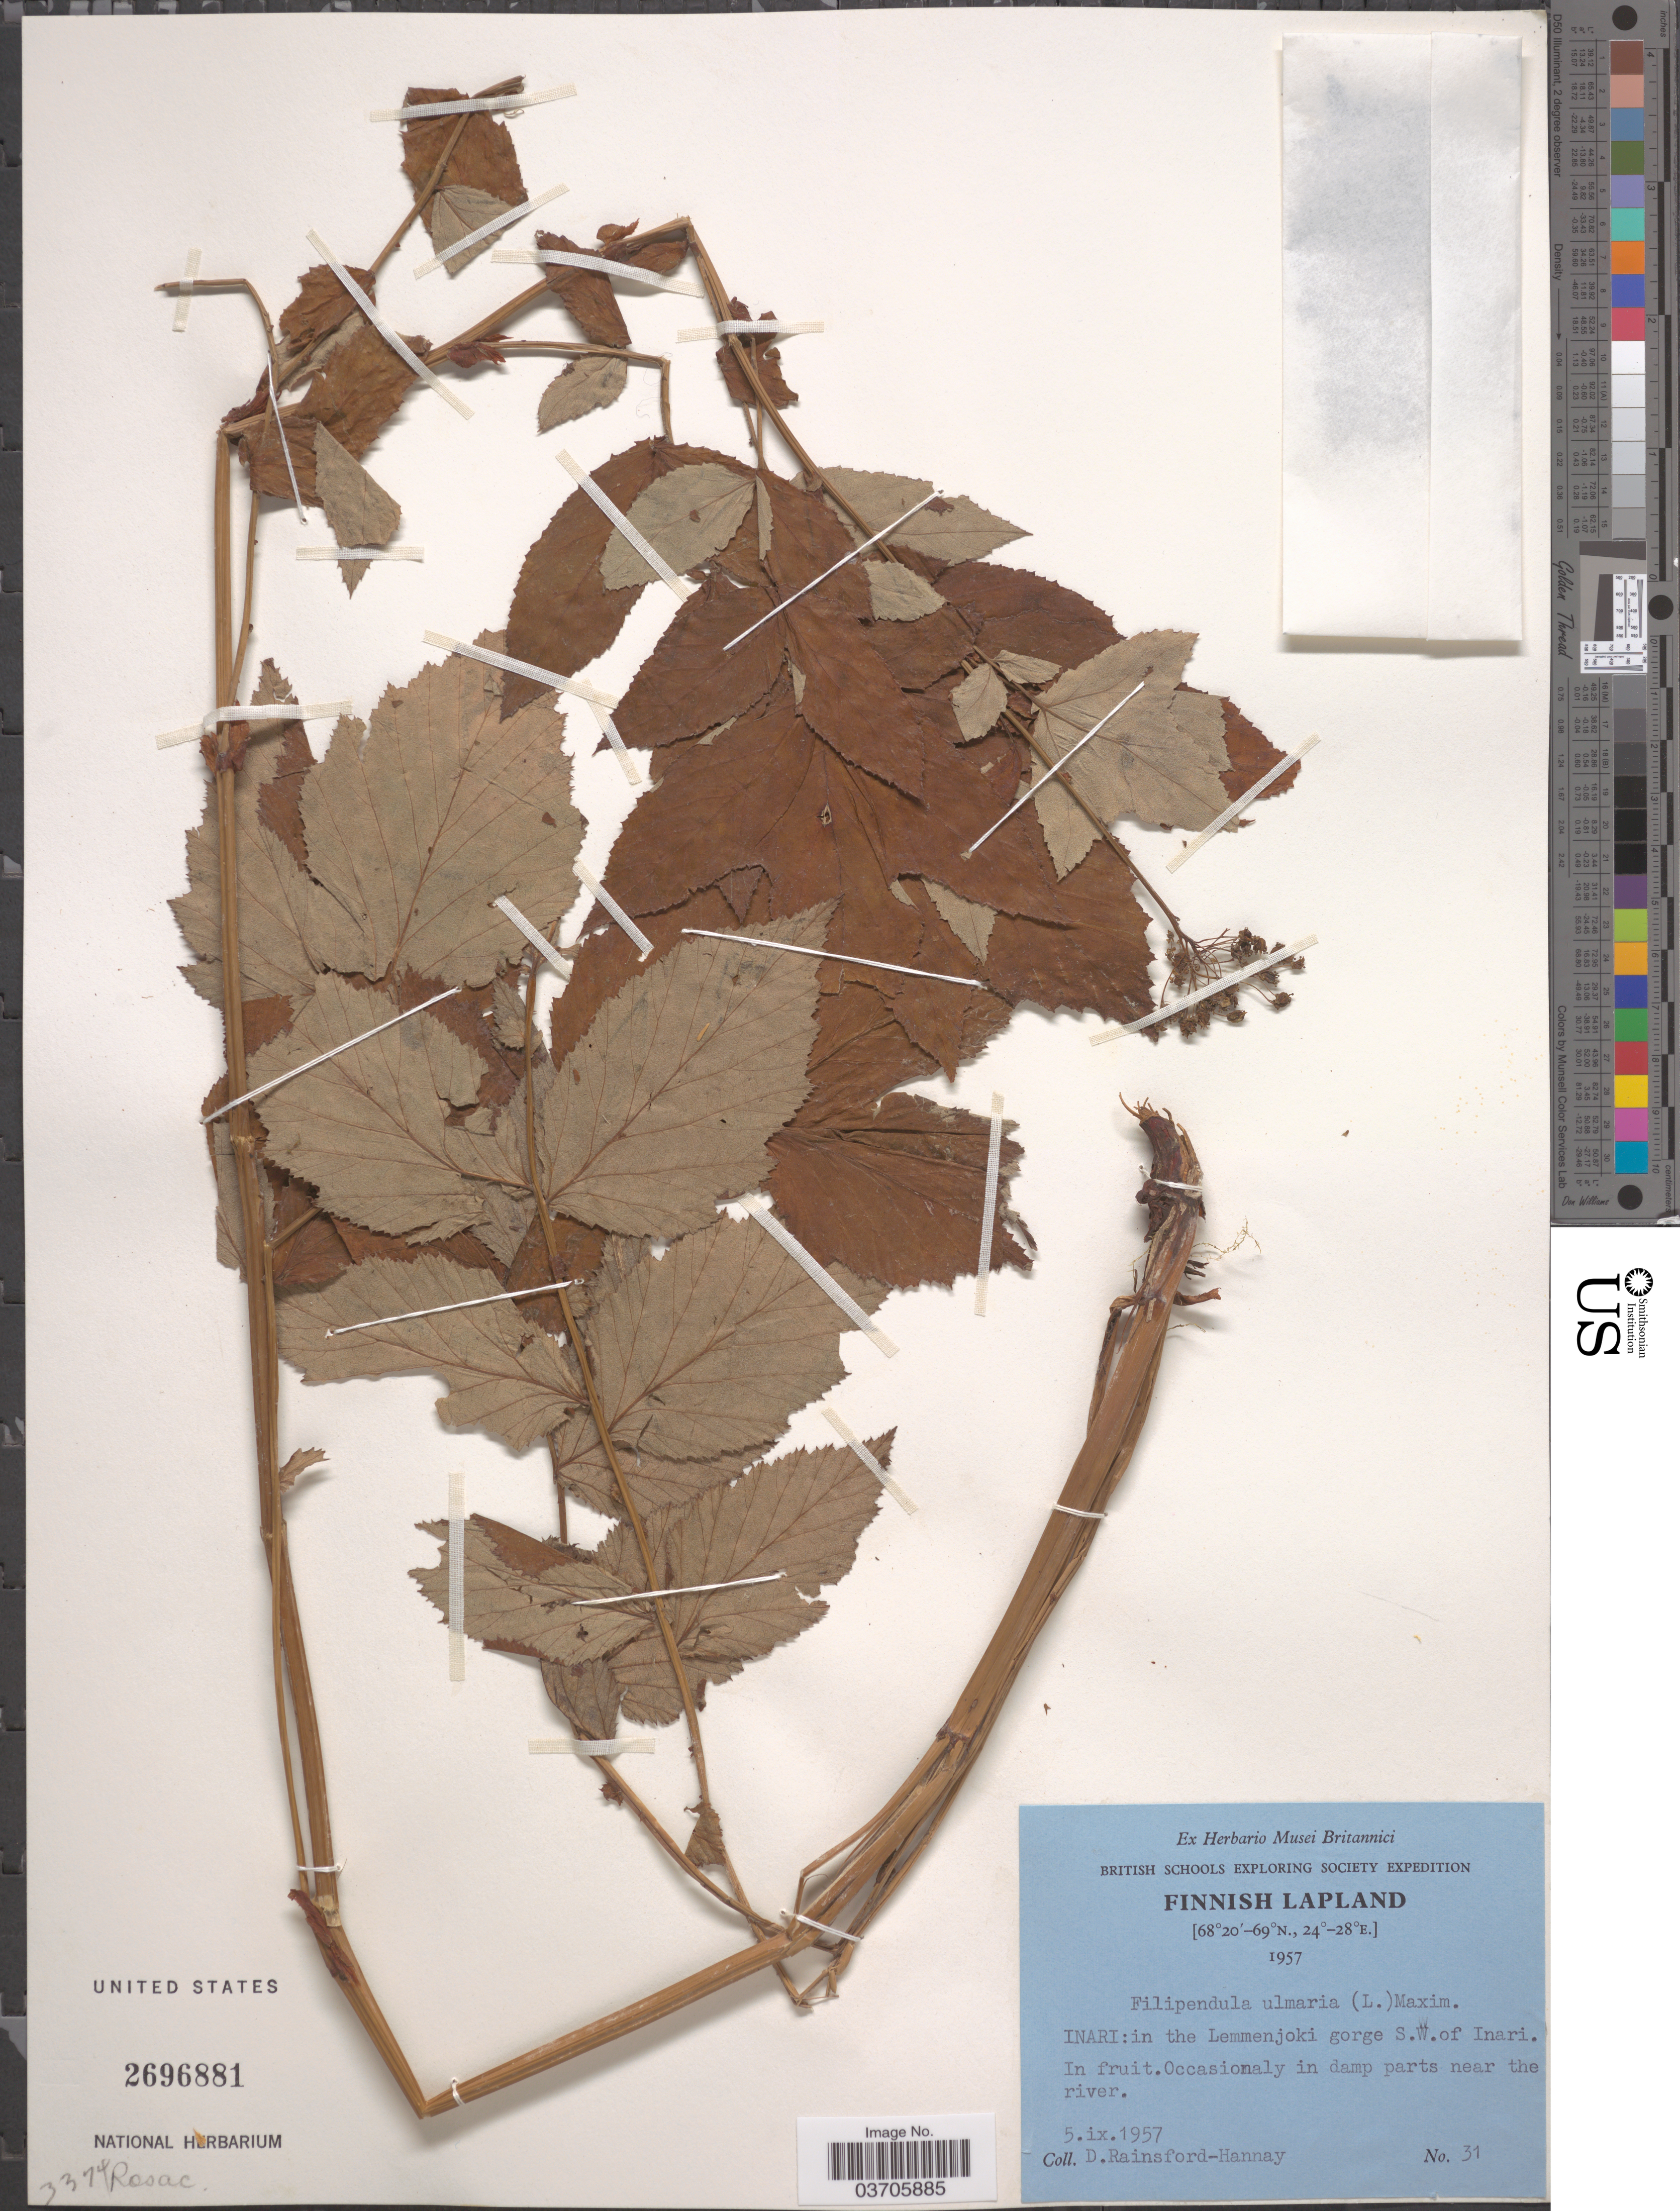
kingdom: Plantae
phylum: Tracheophyta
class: Magnoliopsida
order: Rosales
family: Rosaceae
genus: Filipendula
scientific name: Filipendula ulmaria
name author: (L.) Maxim.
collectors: D. Rainsford-Hannay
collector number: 31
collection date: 1957-09-05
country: Finland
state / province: Lappi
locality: Finnish Lapland. Inari:in the Lemmenjoki gorge S.W. of Inari.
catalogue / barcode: US 2696881